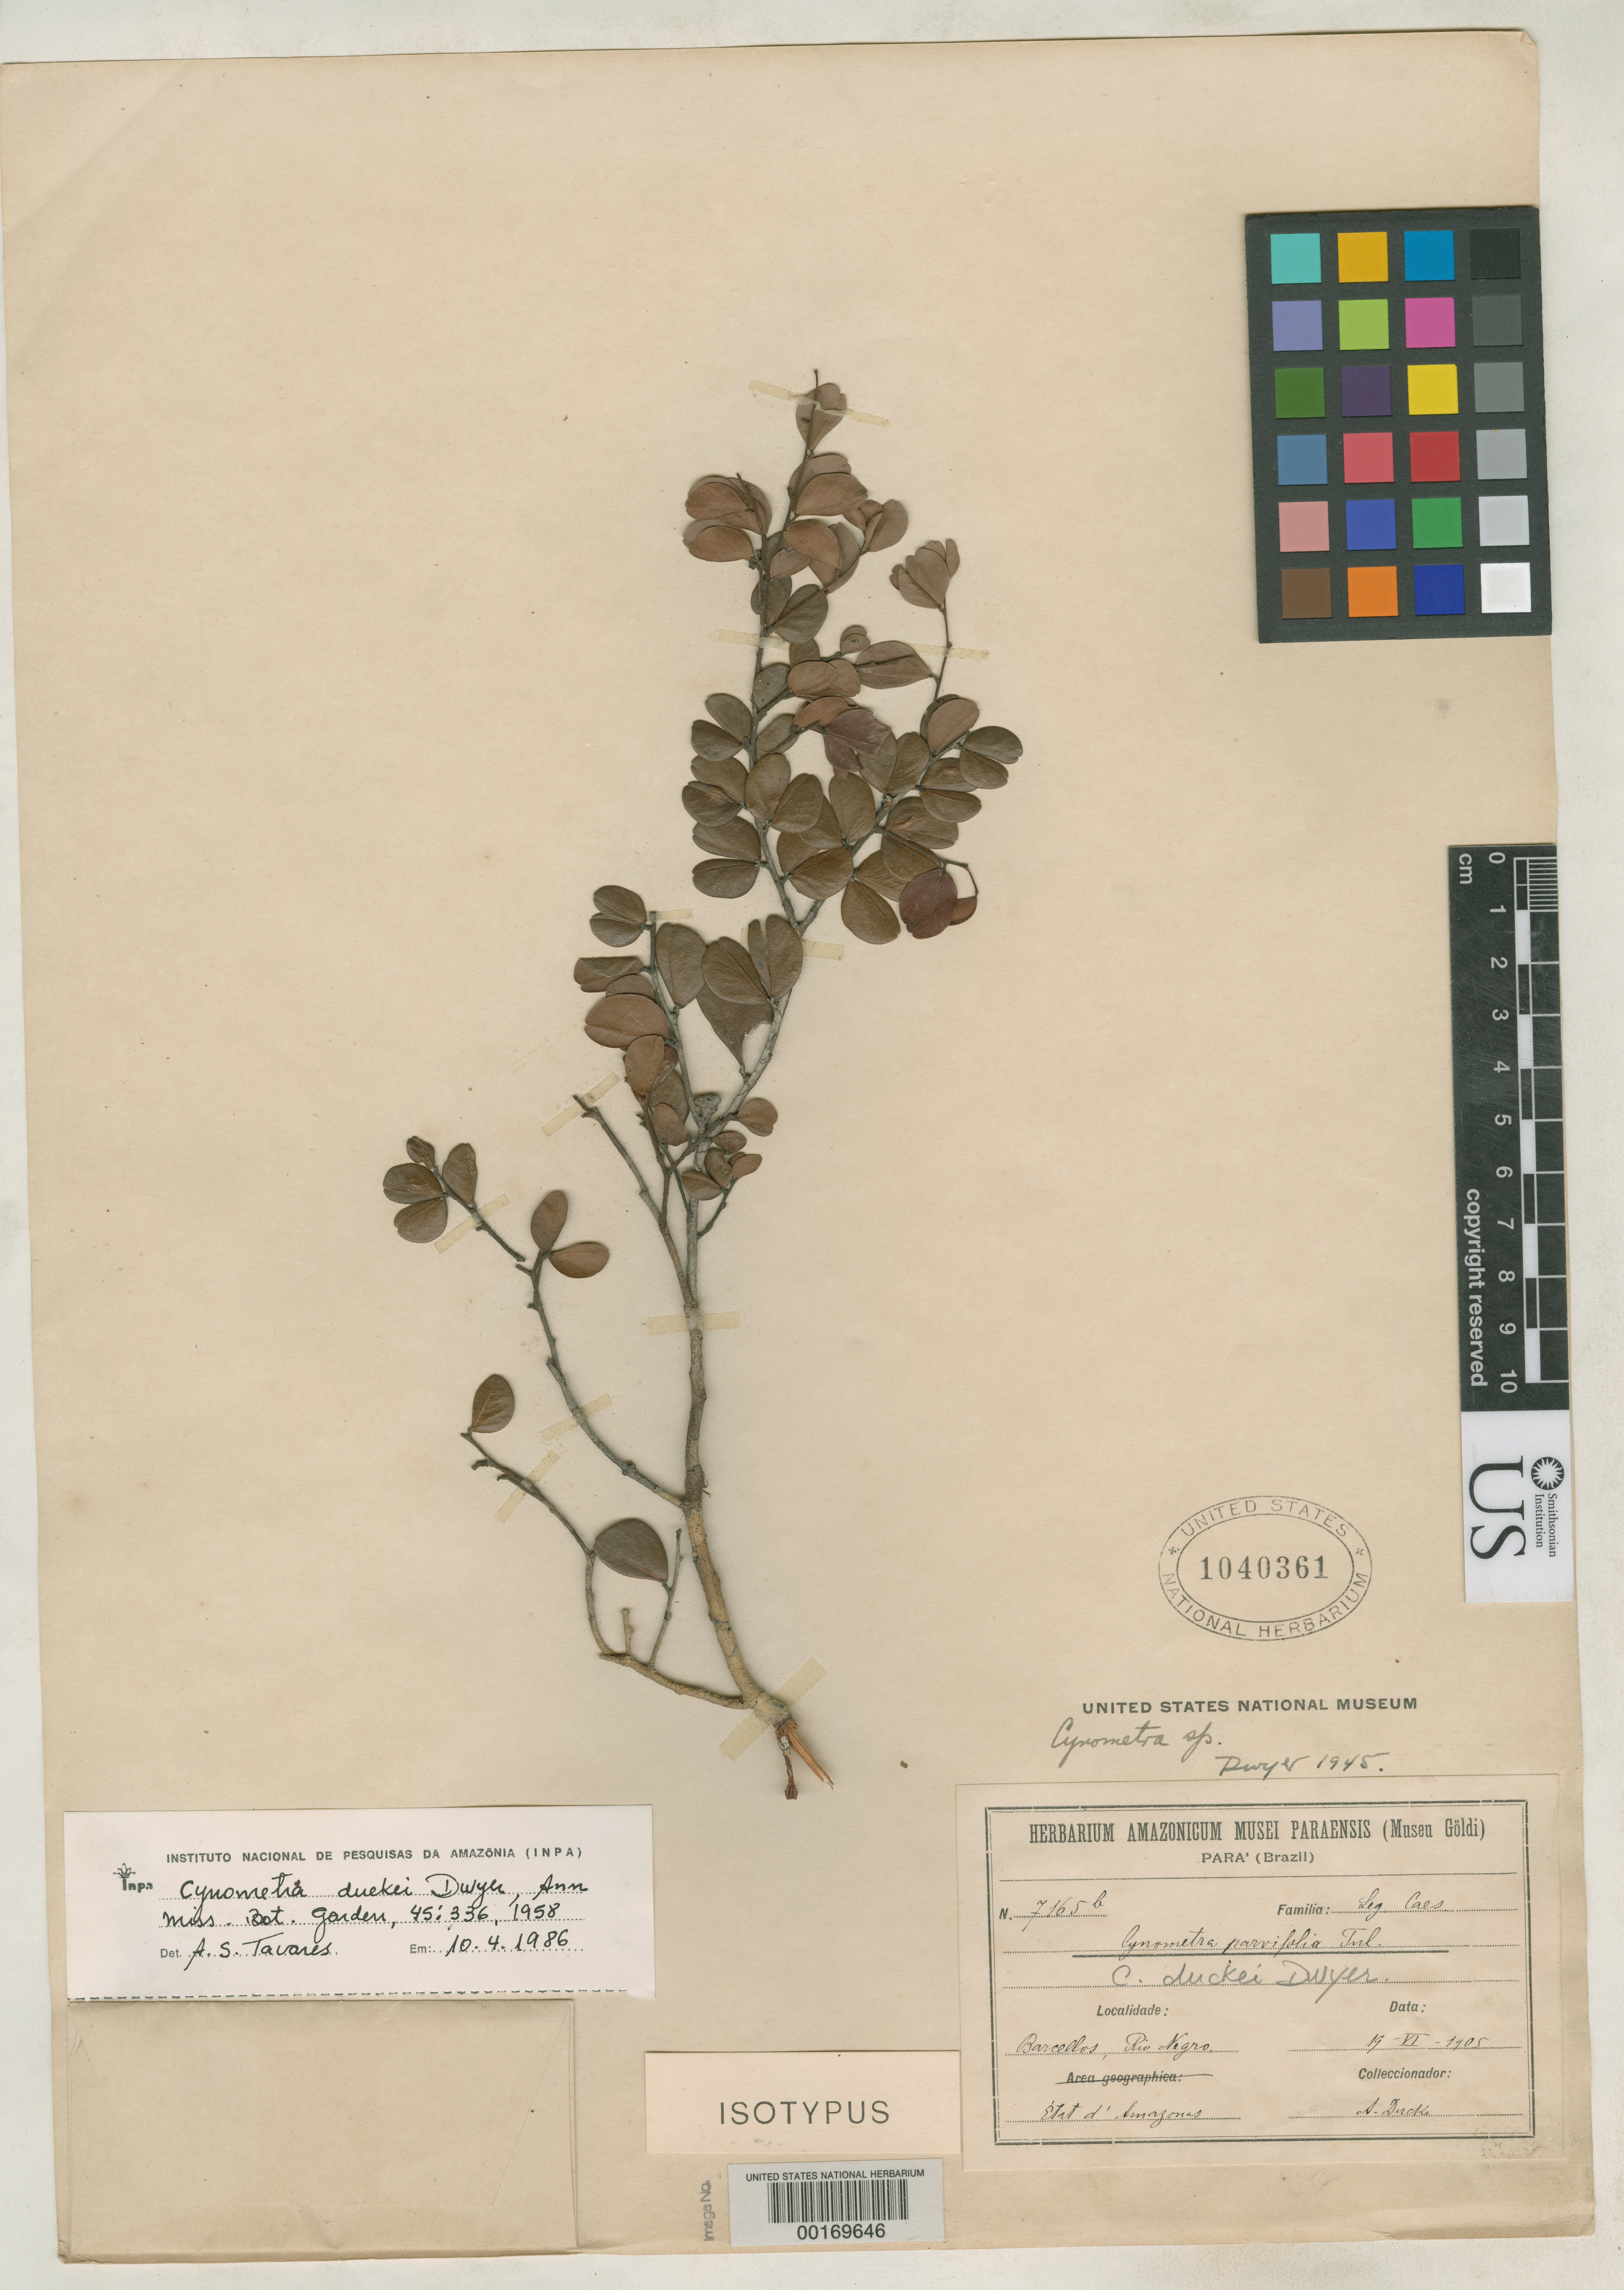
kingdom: Plantae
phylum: Tracheophyta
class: Magnoliopsida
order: Fabales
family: Fabaceae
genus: Cynometra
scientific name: Cynometra duckei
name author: Dwyer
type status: Isotype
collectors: A. Ducke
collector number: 7165 b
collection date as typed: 19 Jun 1905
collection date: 1905-06-19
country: Brazil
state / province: Amazonas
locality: Barcellos, Rio Negro.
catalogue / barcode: US 1040361